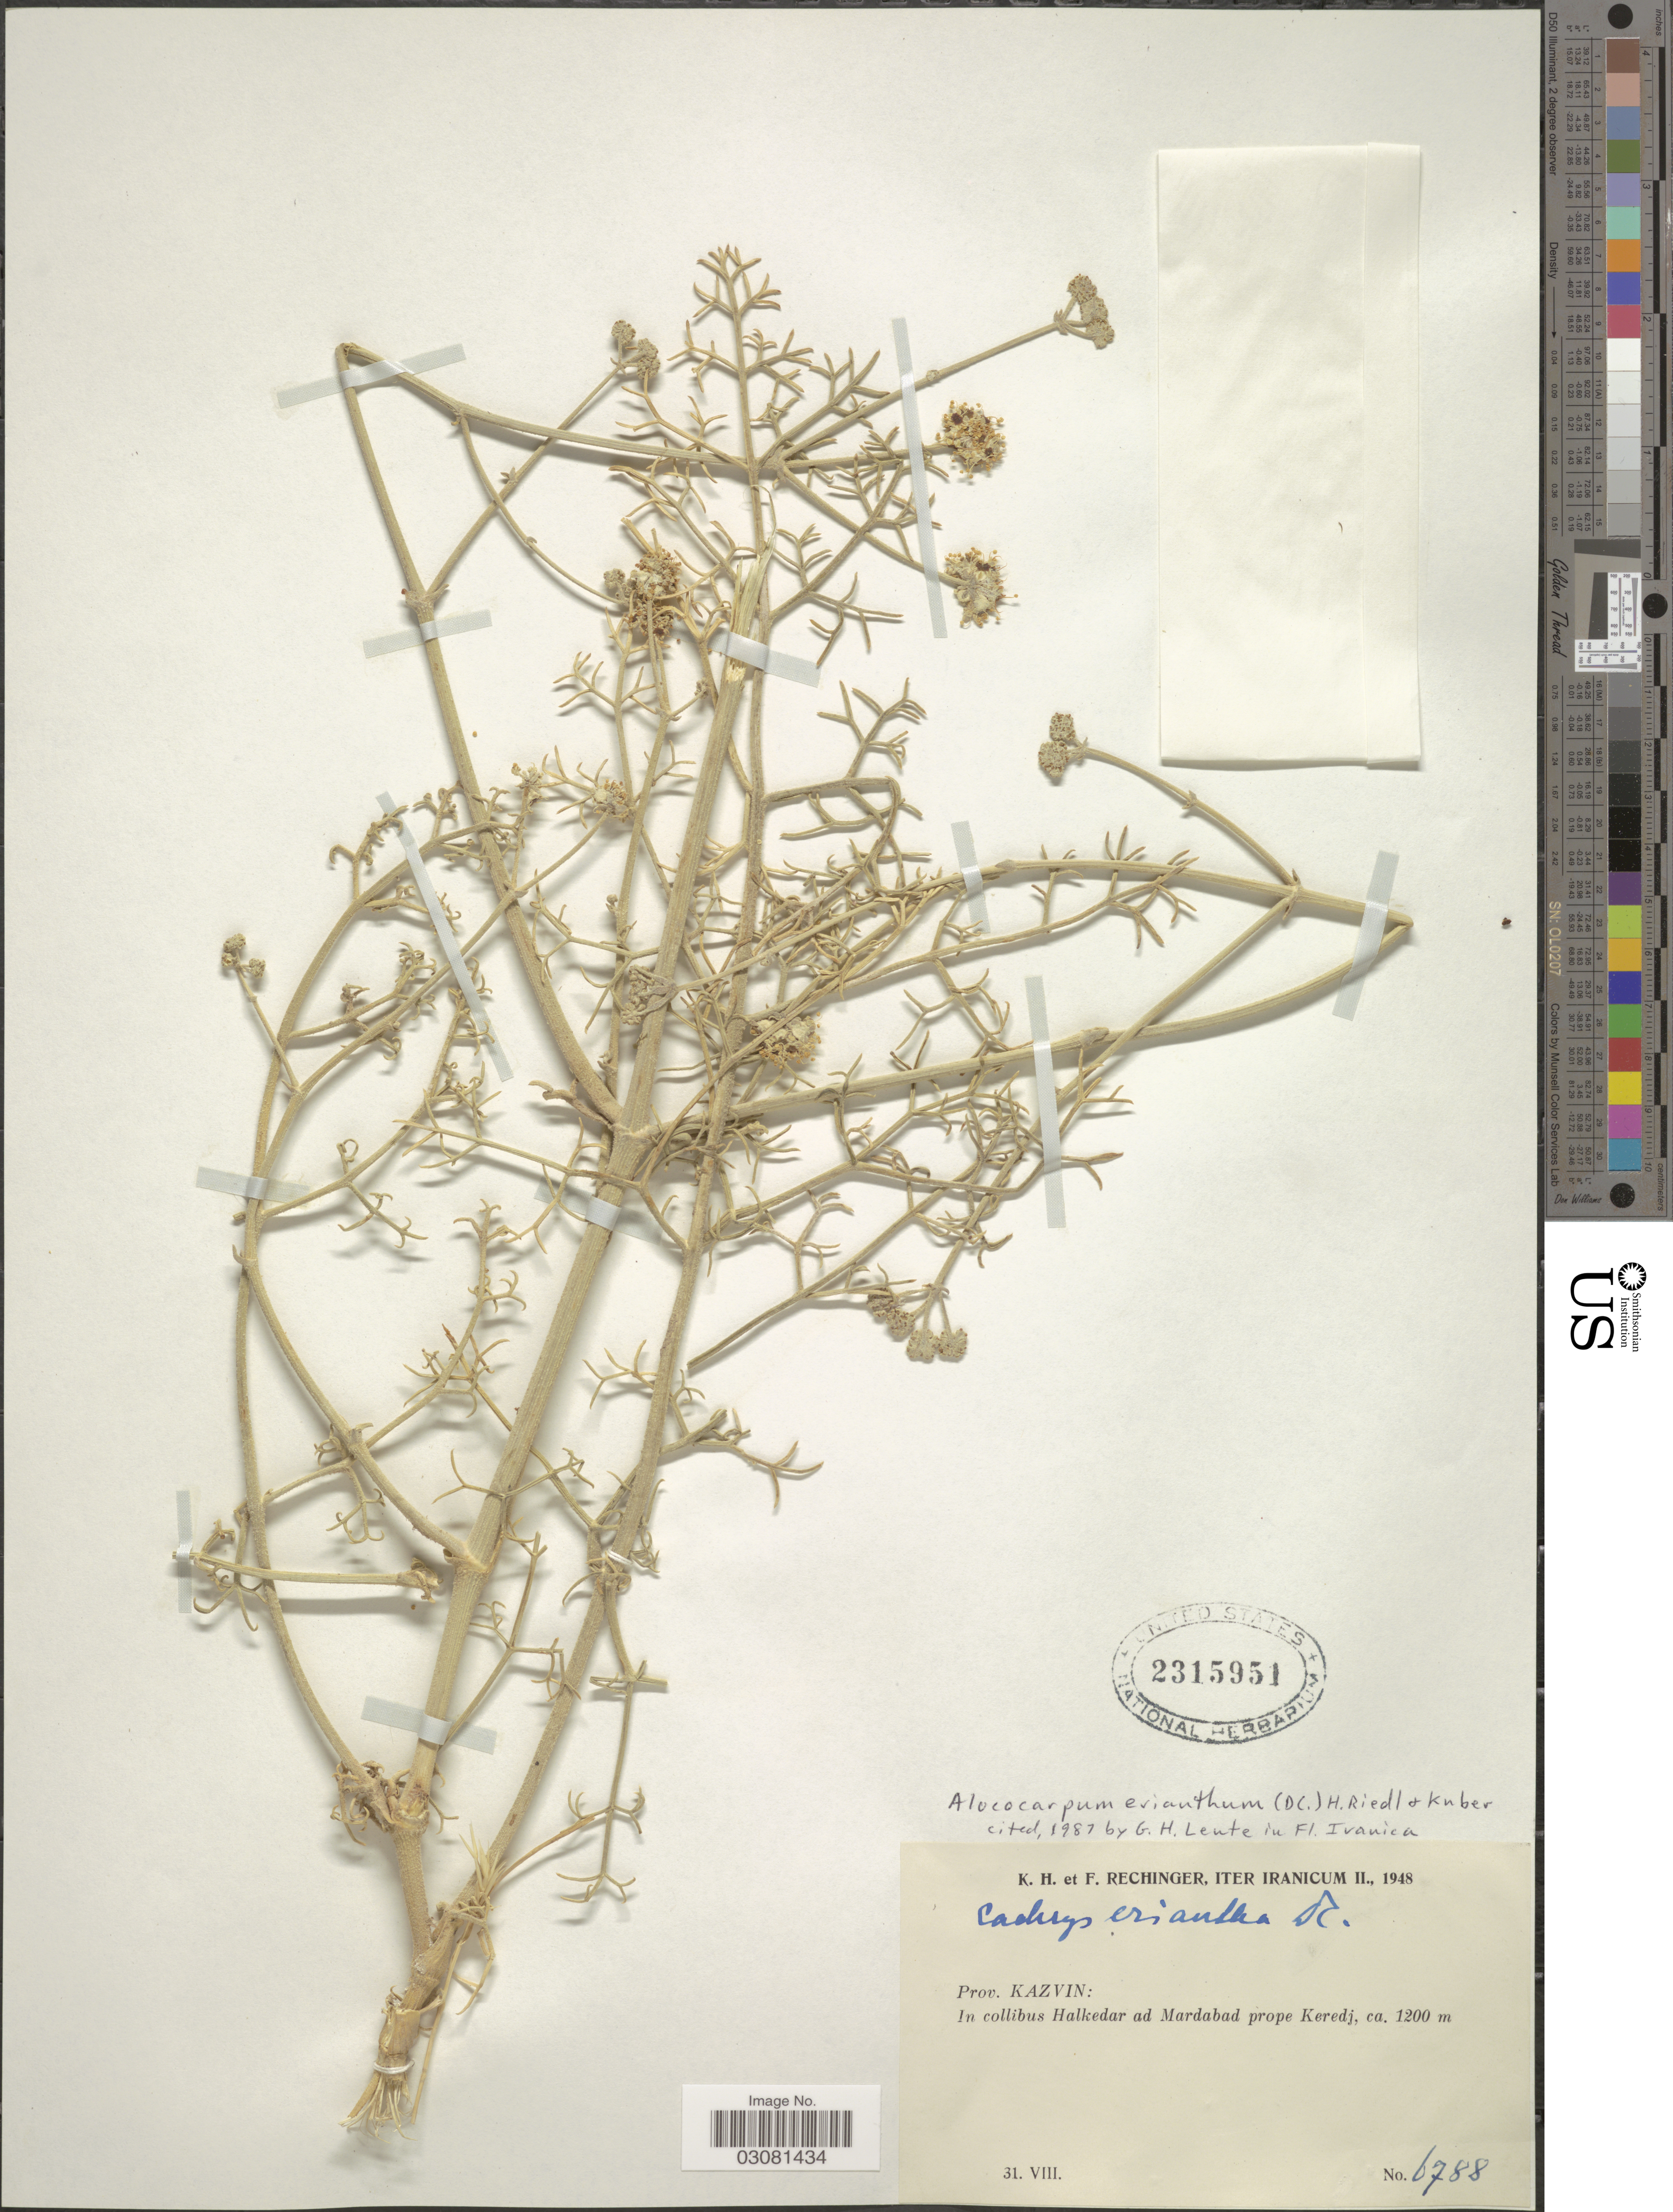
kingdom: Plantae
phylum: Tracheophyta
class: Magnoliopsida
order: Apiales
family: Apiaceae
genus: Alococarpum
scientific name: Alococarpum erianthum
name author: (DC.) Riedl & Kuber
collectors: K. H. Rechinger & F. Rechinger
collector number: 6788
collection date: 1948-08-31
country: Iran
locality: Prov. Kazvin: In collibus Halkedar ad Mardabad prope Keredj.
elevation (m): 1200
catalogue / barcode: US 2315951